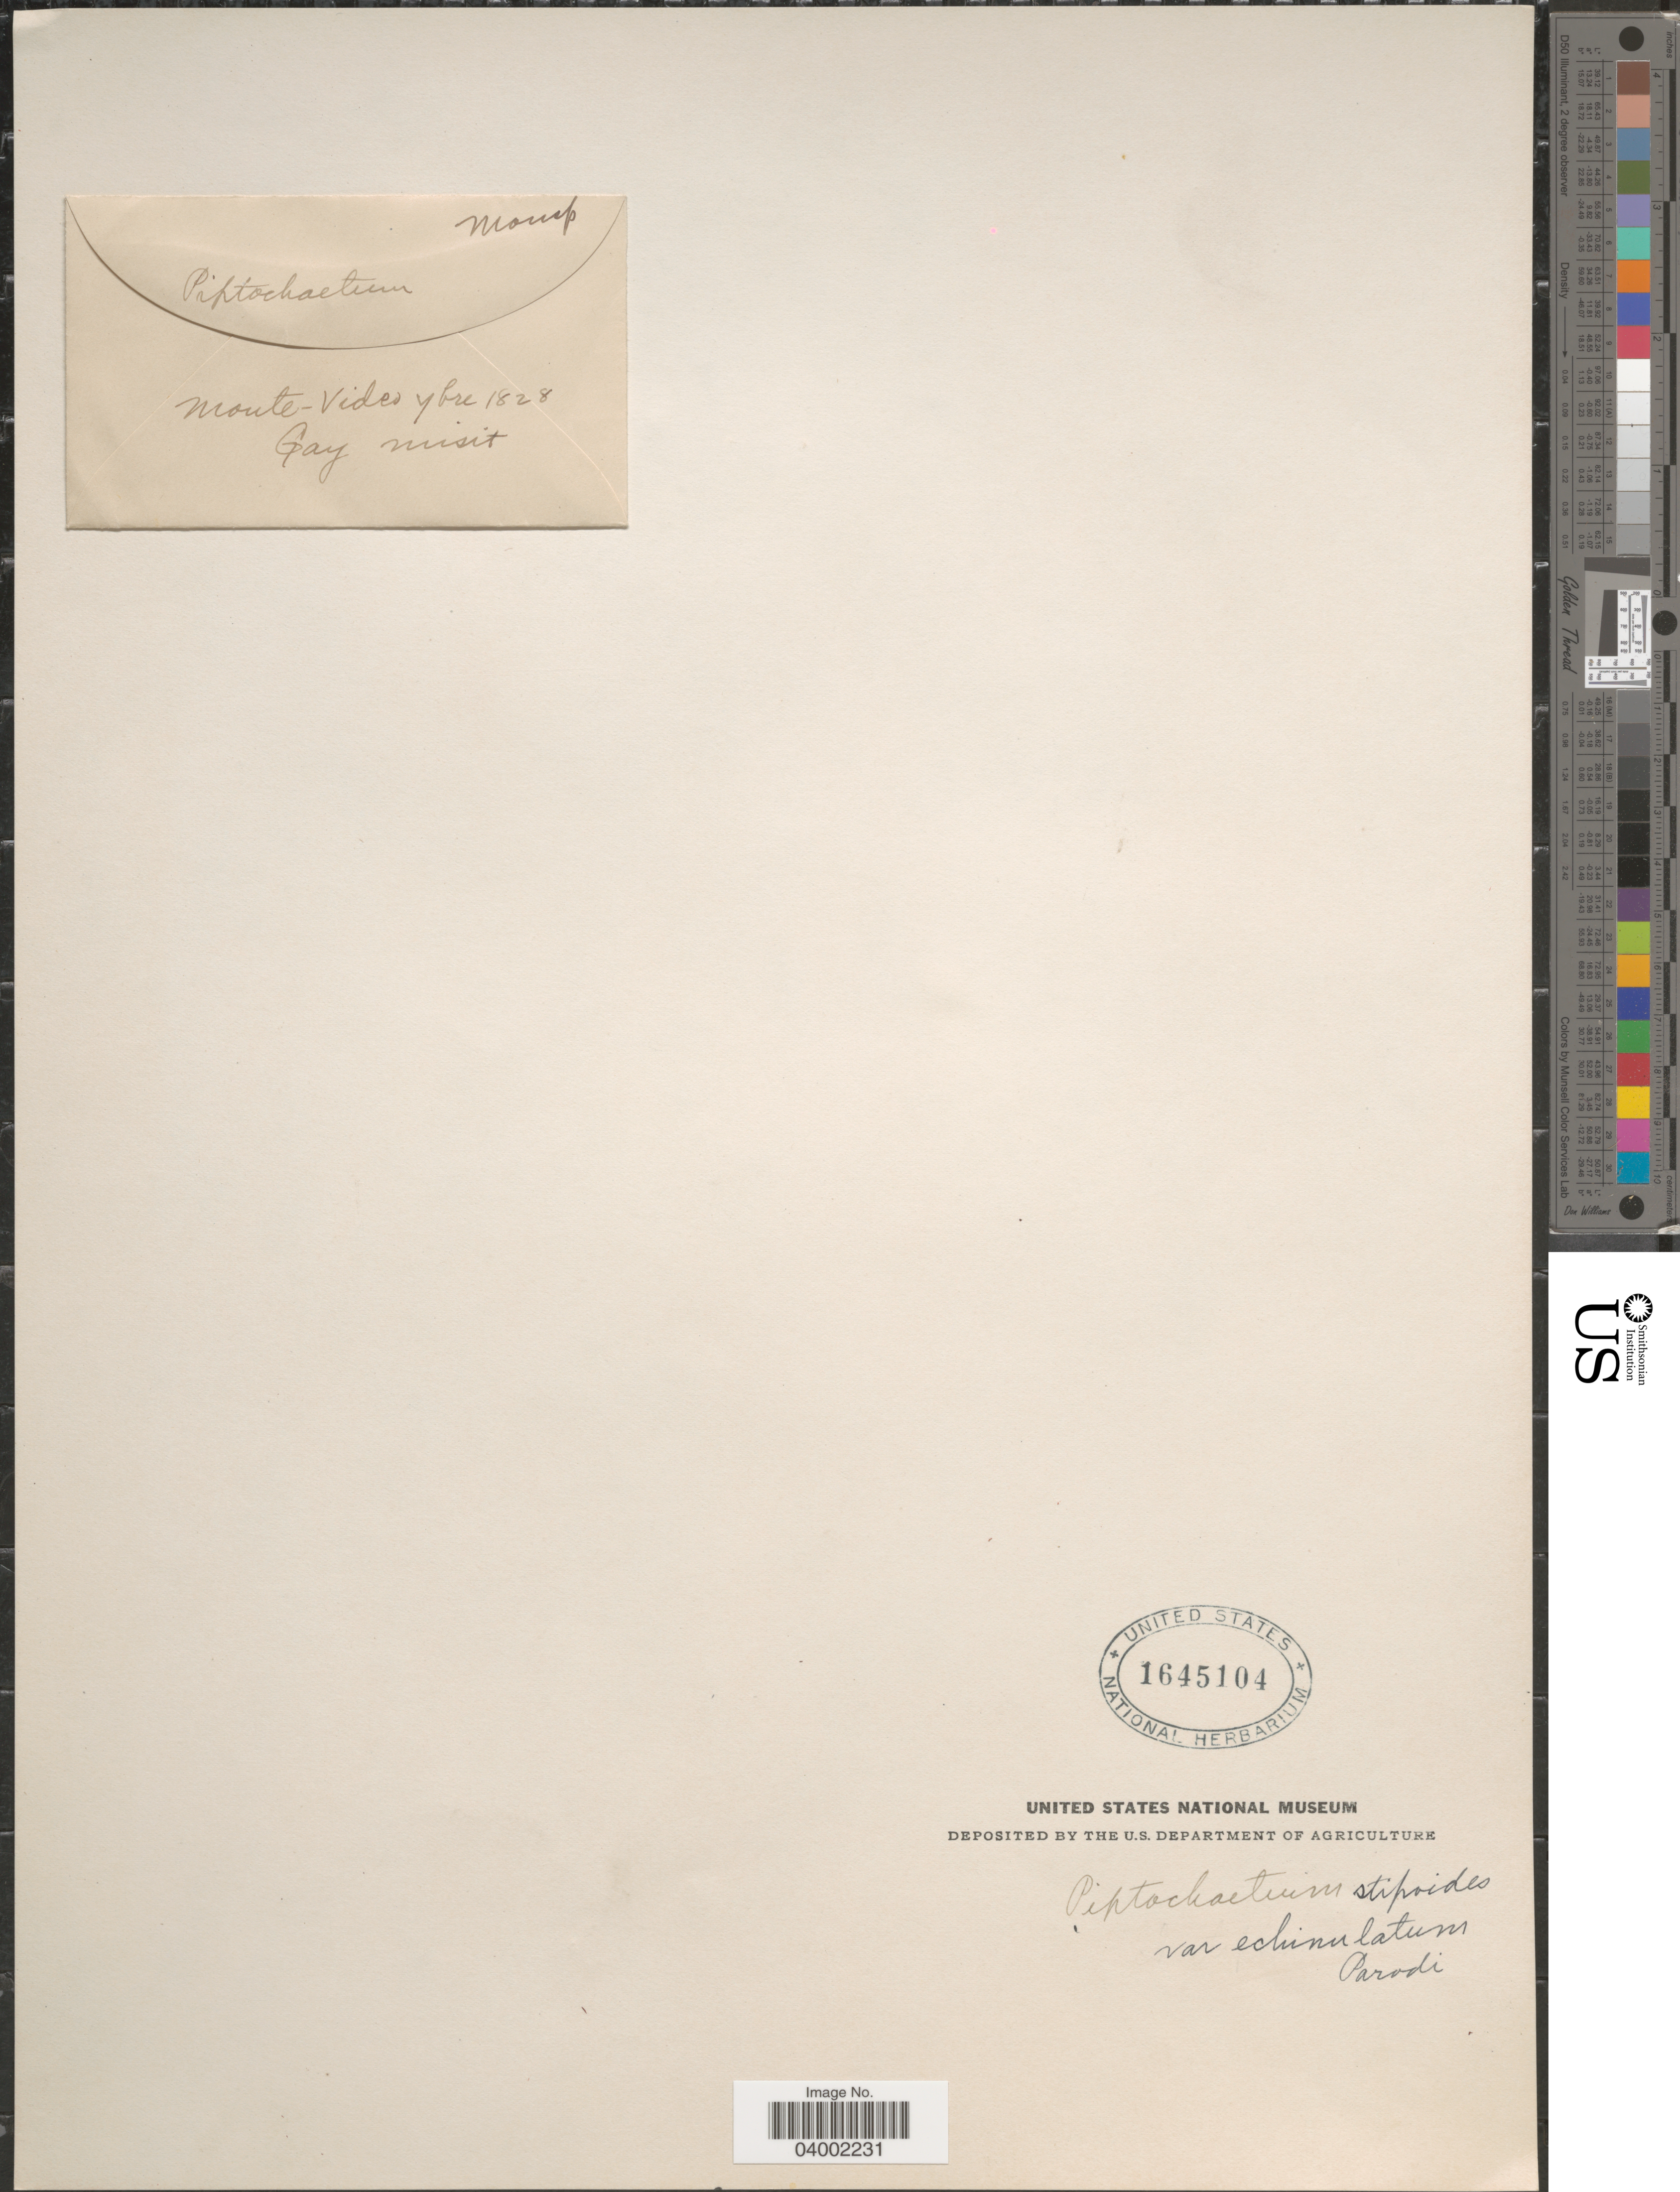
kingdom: Plantae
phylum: Tracheophyta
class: Liliopsida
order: Poales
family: Poaceae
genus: Piptochaetium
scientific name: Piptochaetium stipoides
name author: (Trin. & Rupr.) Hack. & Arechav.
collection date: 1828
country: Uruguay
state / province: Montevideo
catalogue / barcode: US 1645104